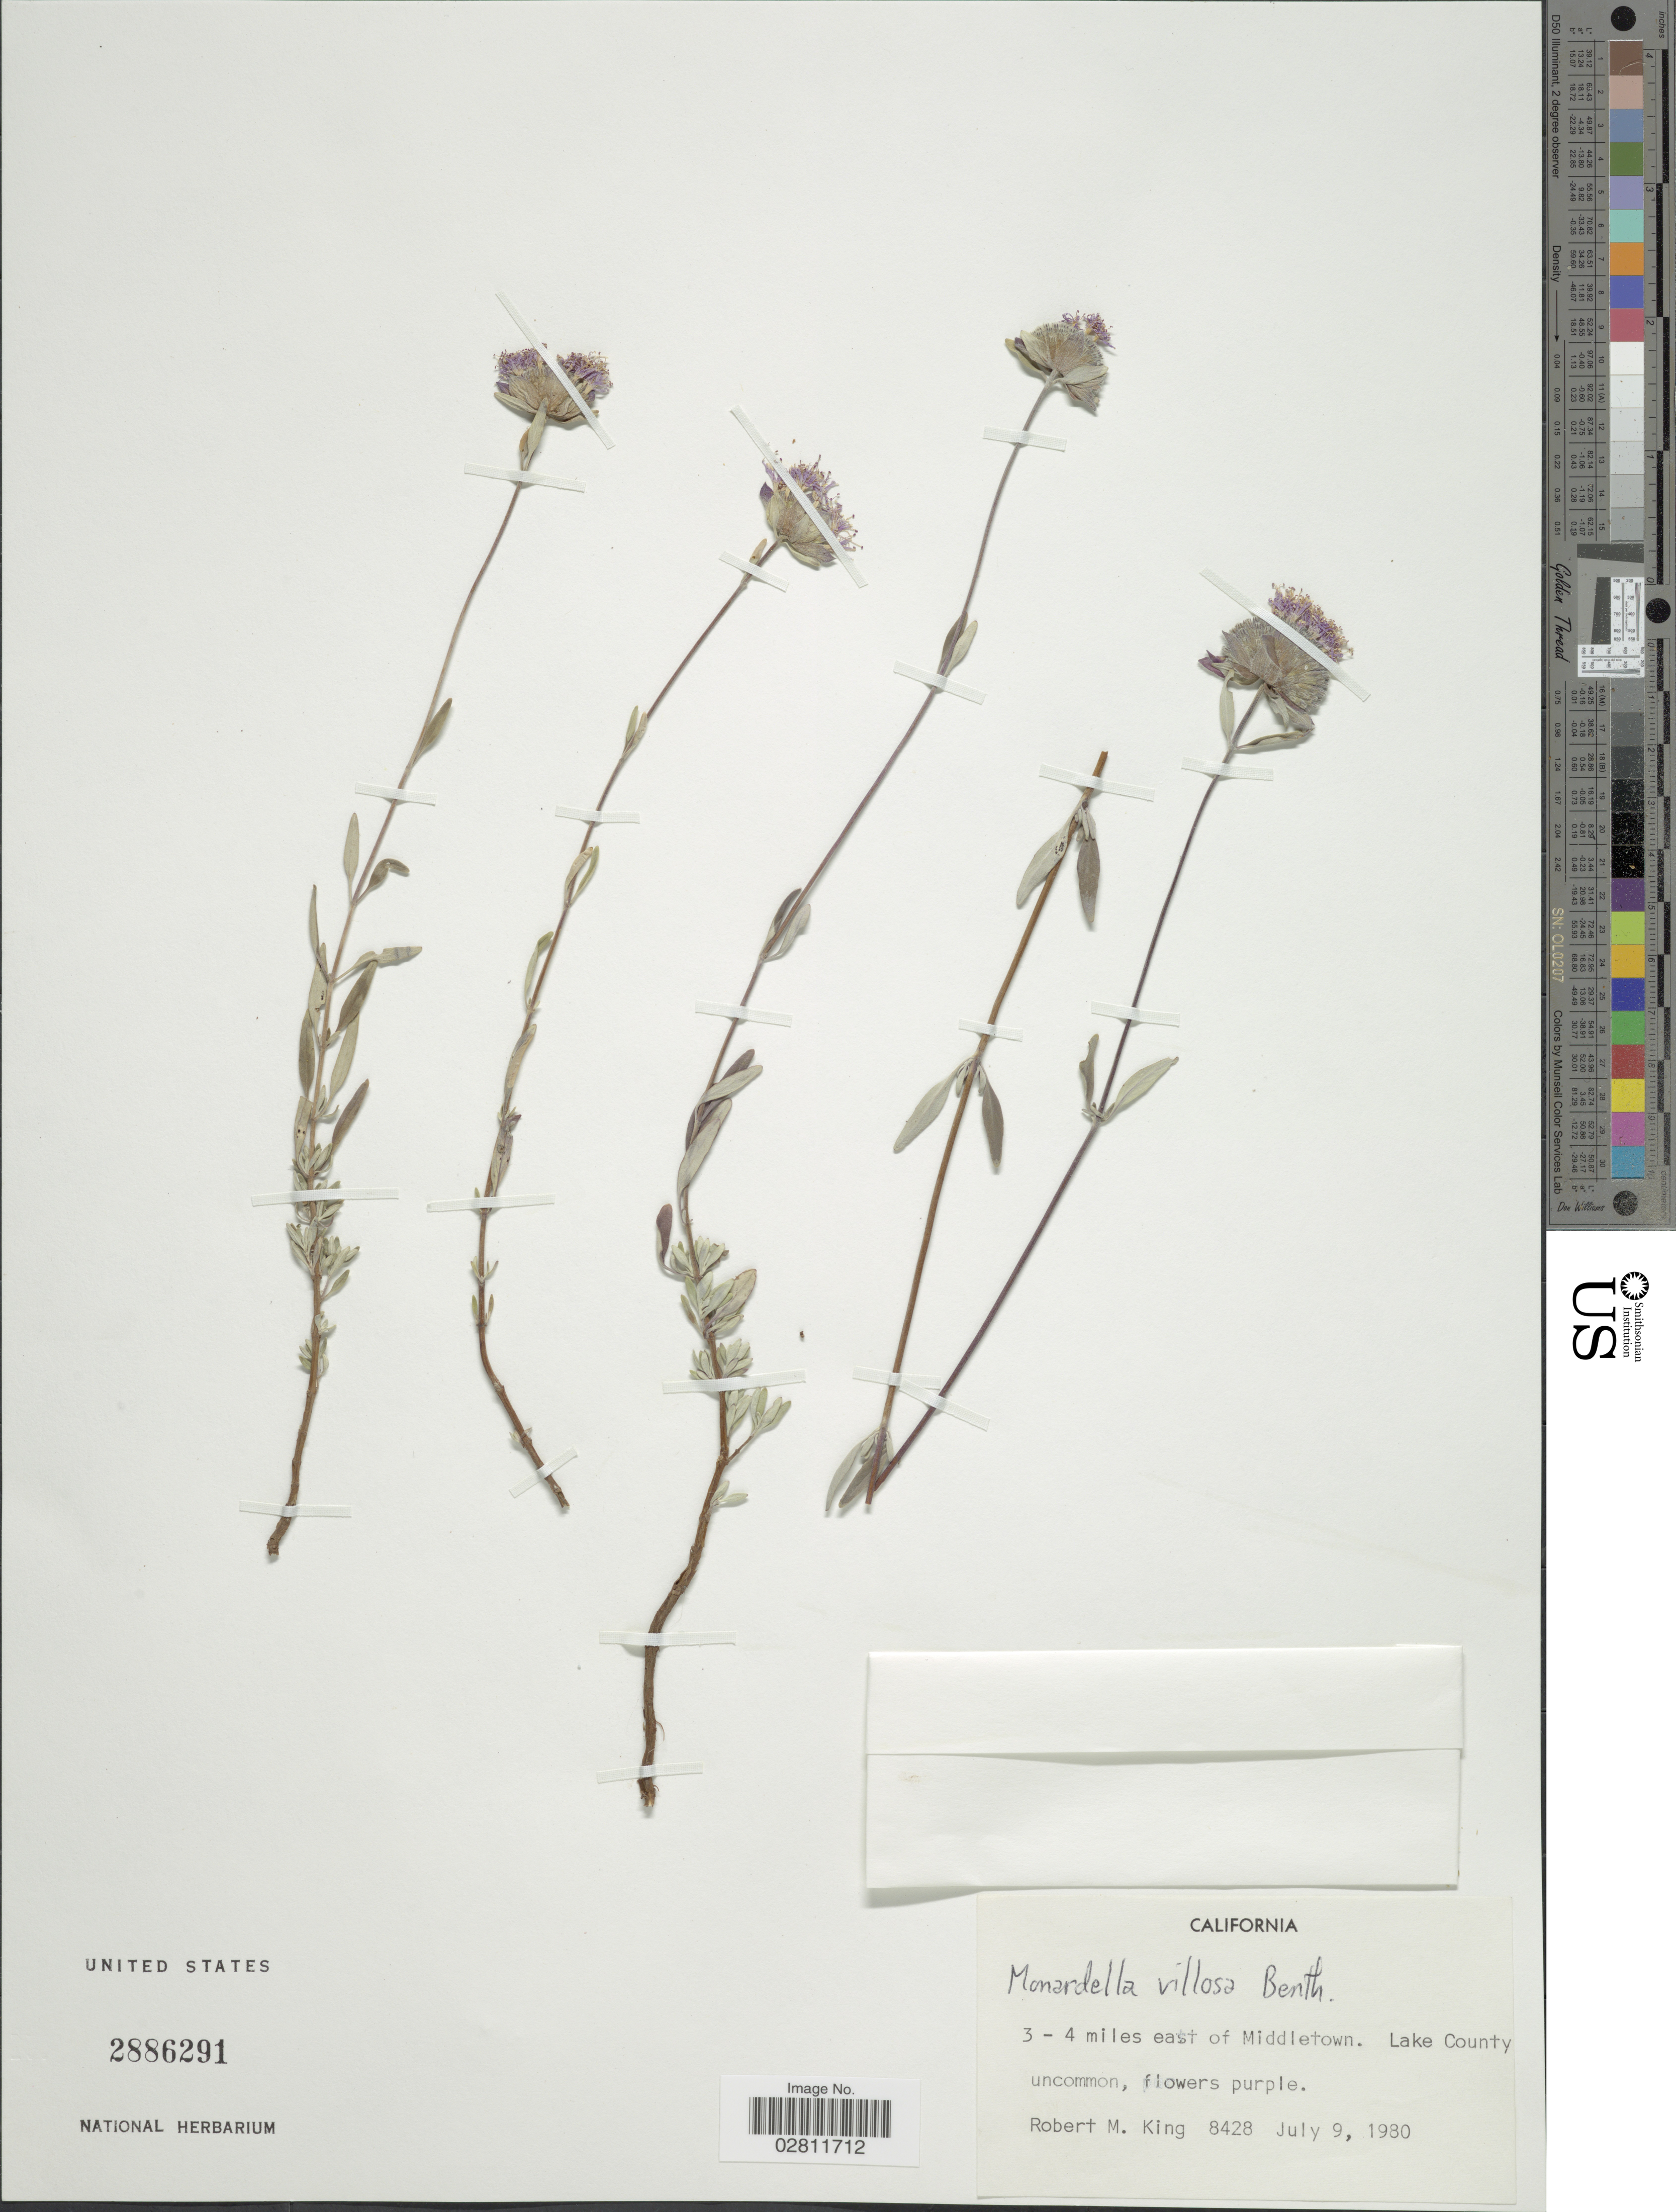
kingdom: Plantae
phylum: Tracheophyta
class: Magnoliopsida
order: Lamiales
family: Lamiaceae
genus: Monardella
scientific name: Monardella villosa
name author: Benth.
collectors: R. M. King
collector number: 8428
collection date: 1980-07-09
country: United States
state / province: California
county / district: Lake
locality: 3 - 4 miles east of Middletown. Lake County.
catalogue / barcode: US 2886291